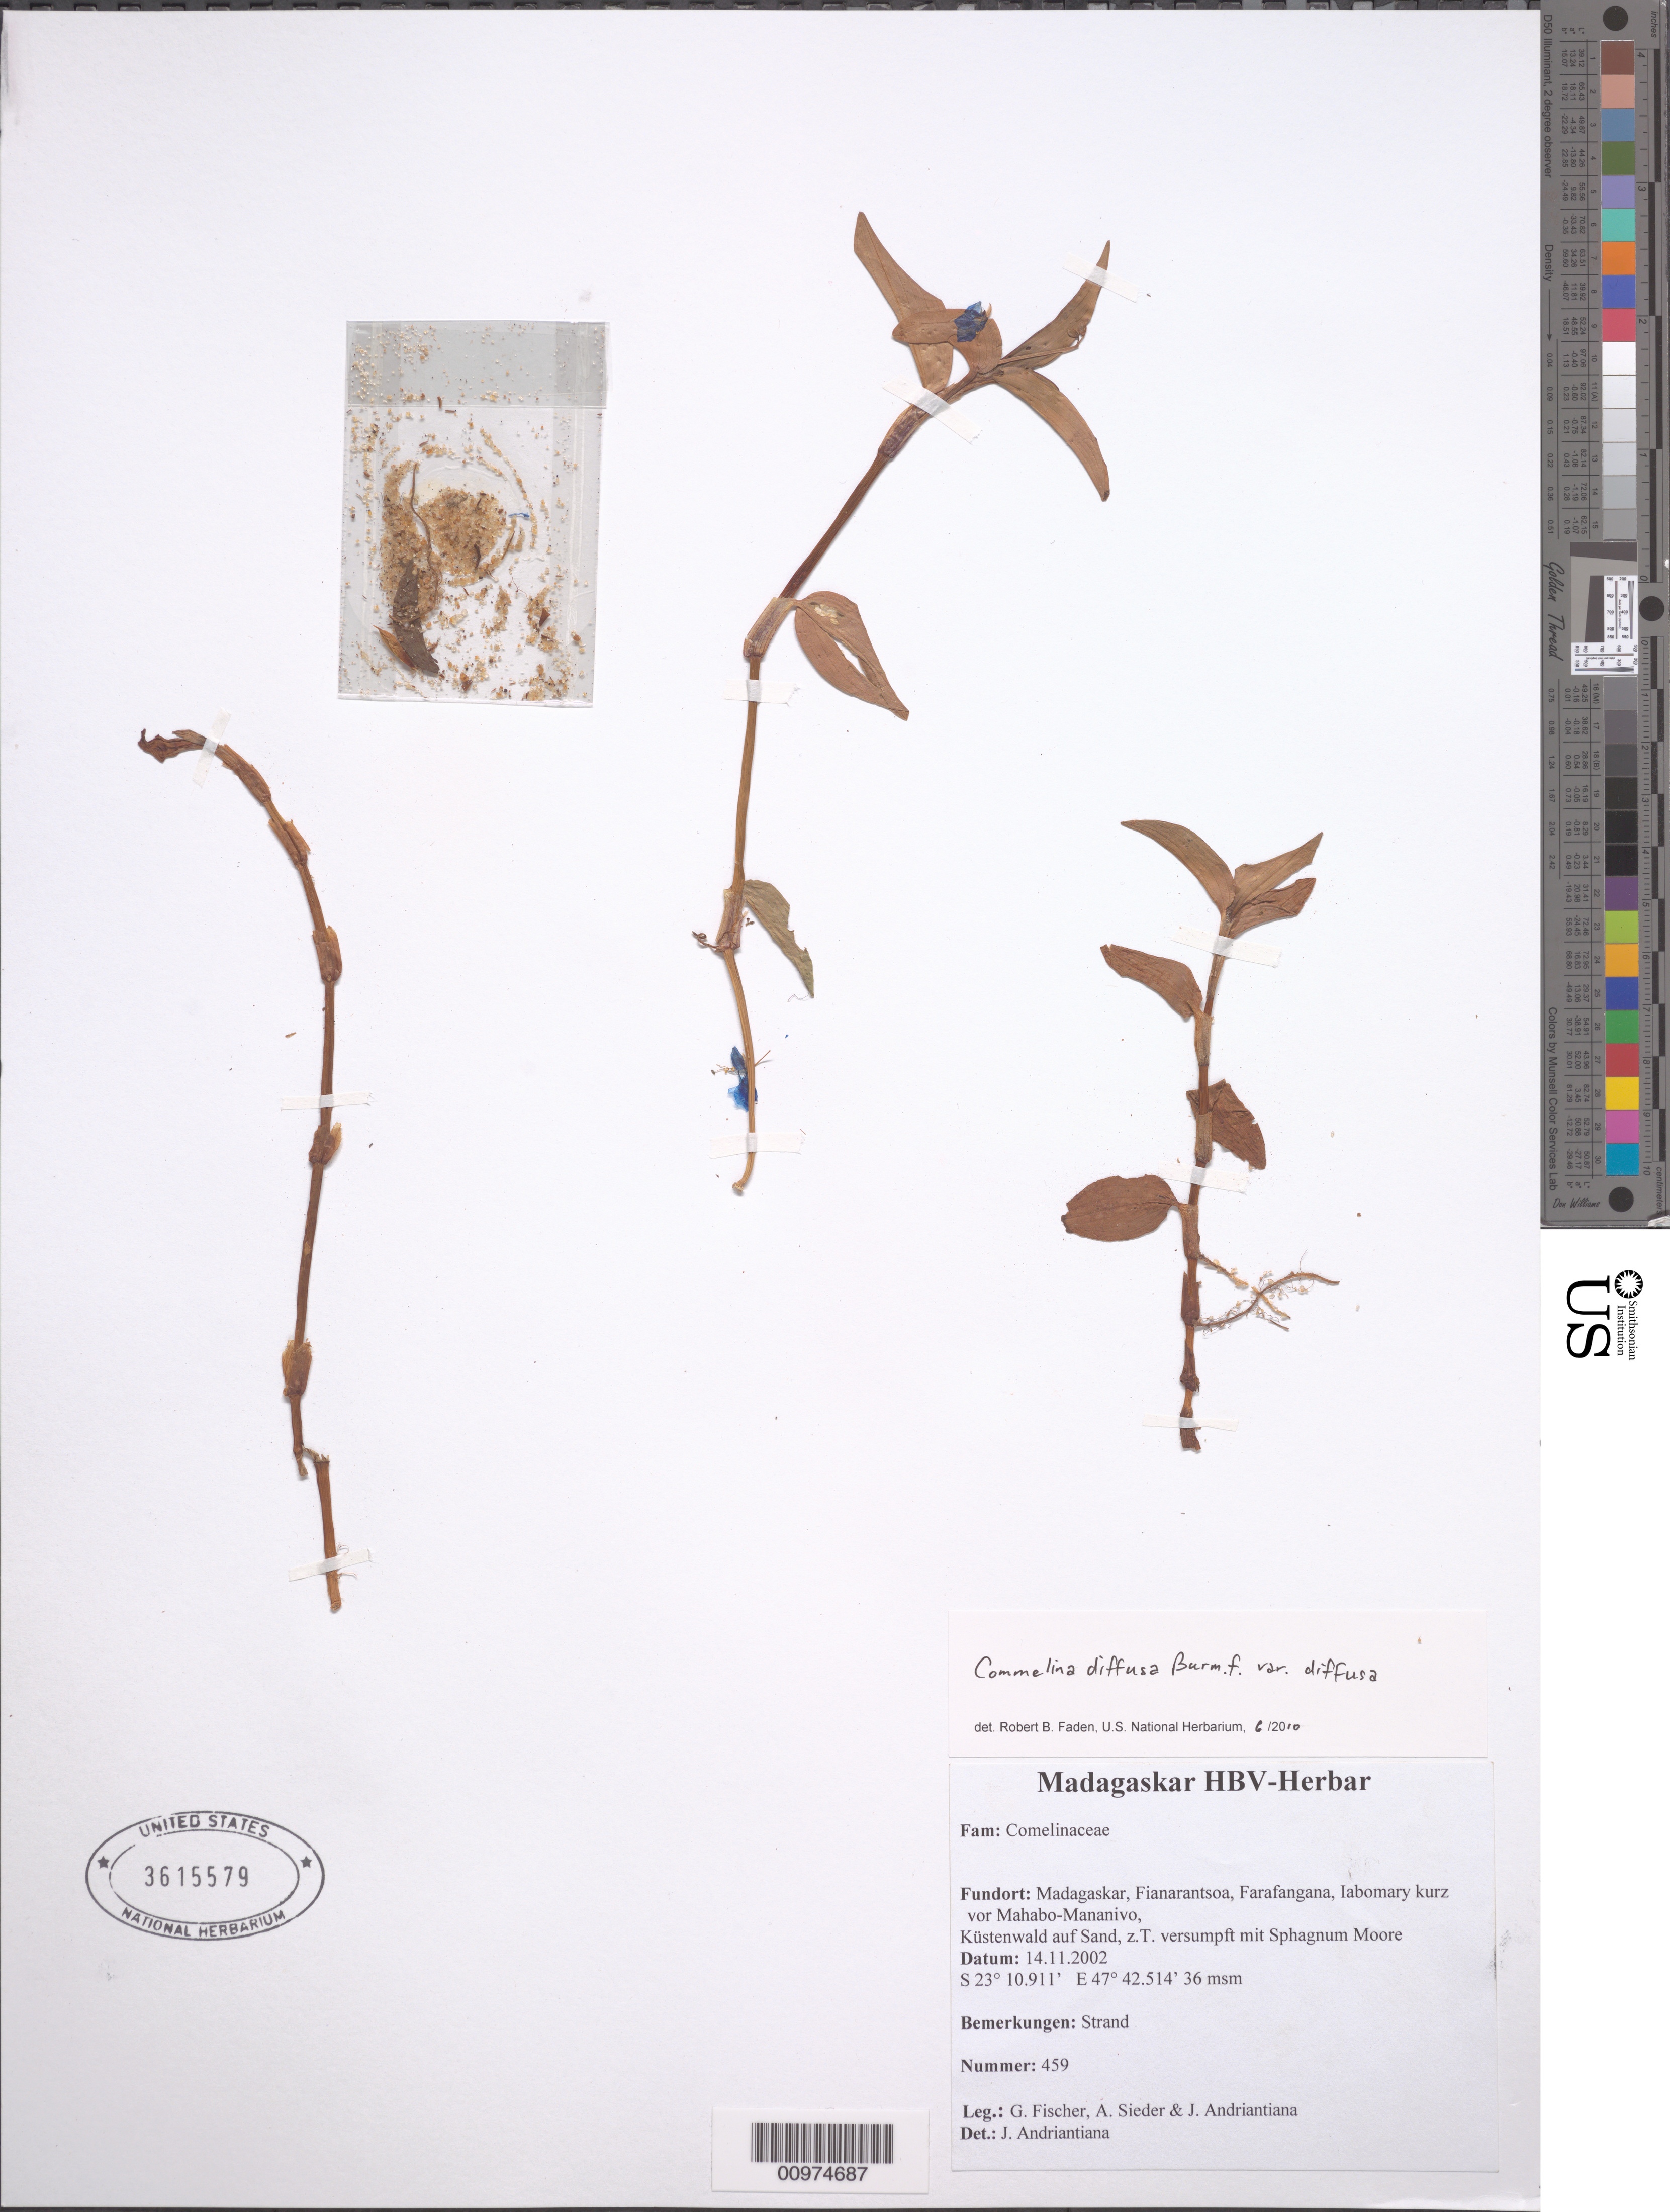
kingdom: Plantae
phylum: Tracheophyta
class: Liliopsida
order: Commelinales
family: Commelinaceae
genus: Commelina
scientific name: Commelina diffusa var. diffusa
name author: Burm. f.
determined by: Faden, Robert B., (US), Smithsonian Institution - National Museum of Natural History (UNITED STATES)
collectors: G. Fischer et al.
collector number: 459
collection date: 2002-11-14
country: Madagascar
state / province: Atsimo-Atsinanana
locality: Iabomary kurz vor Mahabo-Mananivo. Kustenwald auf Sand, z.T. versumpft mit Sphagnum Moore. Farafangana, Fianarantsoa.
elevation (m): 36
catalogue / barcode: US 3615579